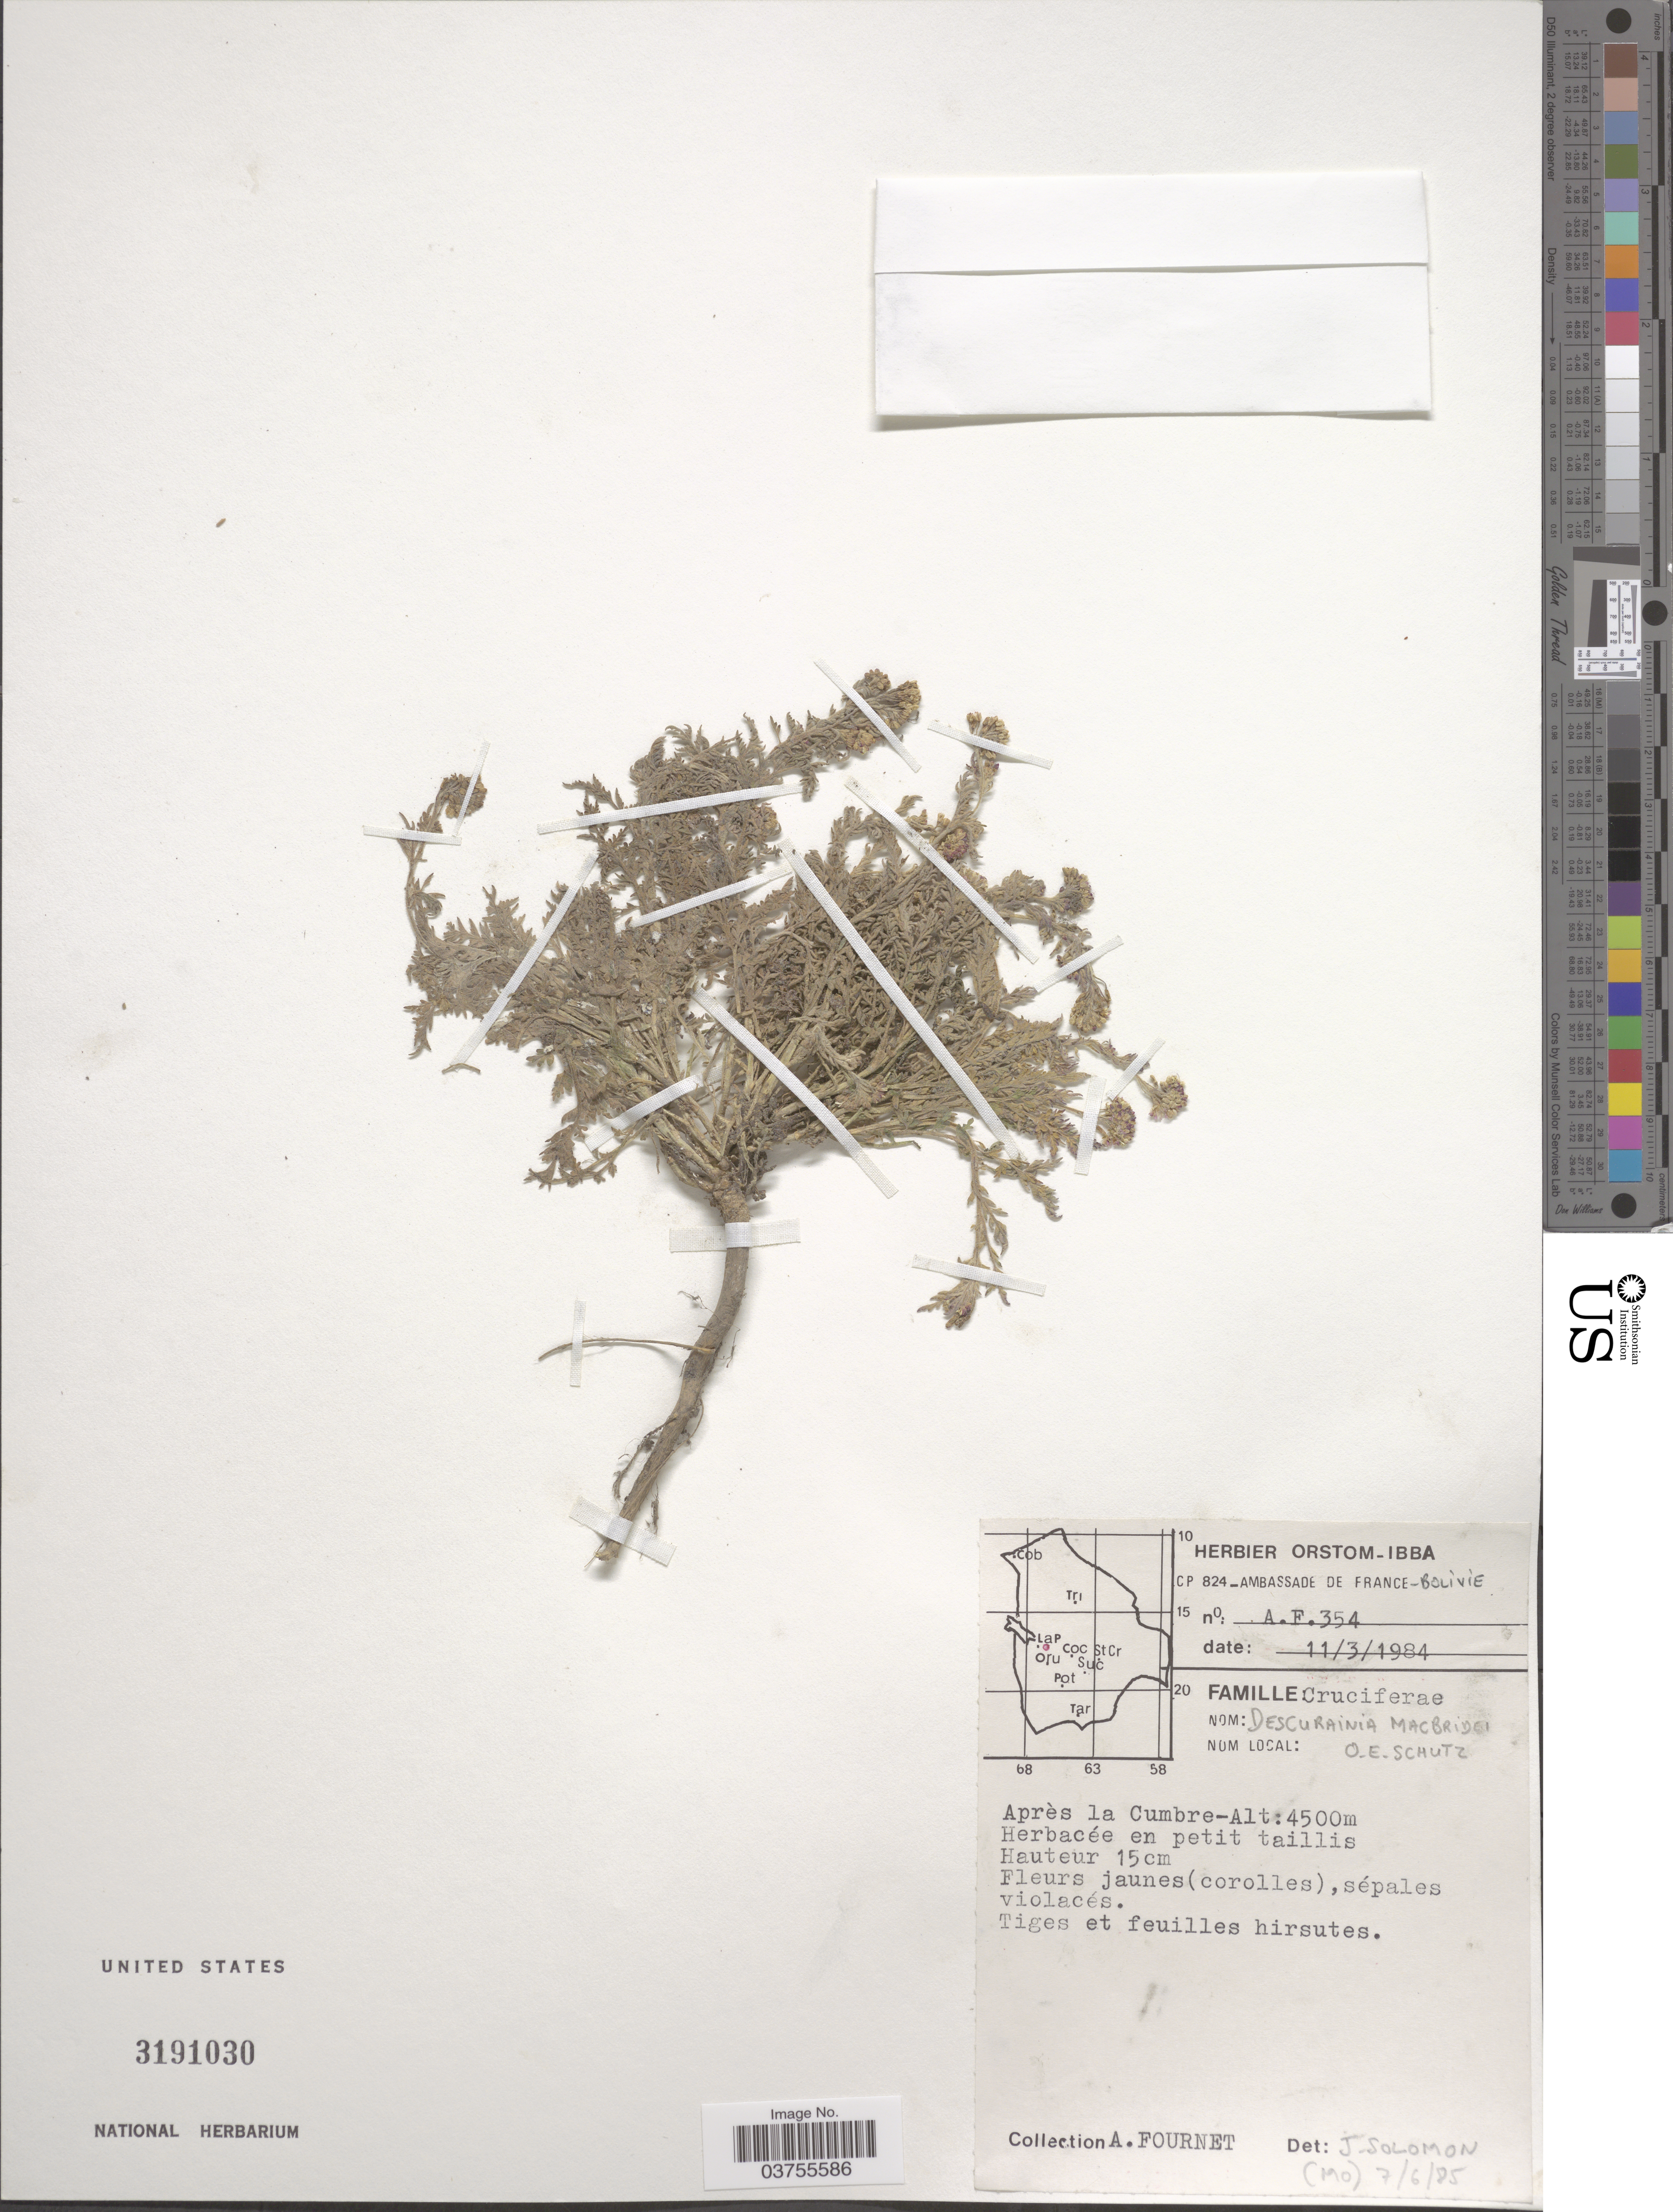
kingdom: Plantae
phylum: Tracheophyta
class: Magnoliopsida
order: Brassicales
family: Brassicaceae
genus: Descurainia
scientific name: Descurainia leptoclada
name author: (C.A. Mey.) Muschl.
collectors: A. Fournet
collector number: AF354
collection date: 1984-03-11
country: Bolivia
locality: Après la Cumbre.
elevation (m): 4500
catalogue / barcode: US 3191030